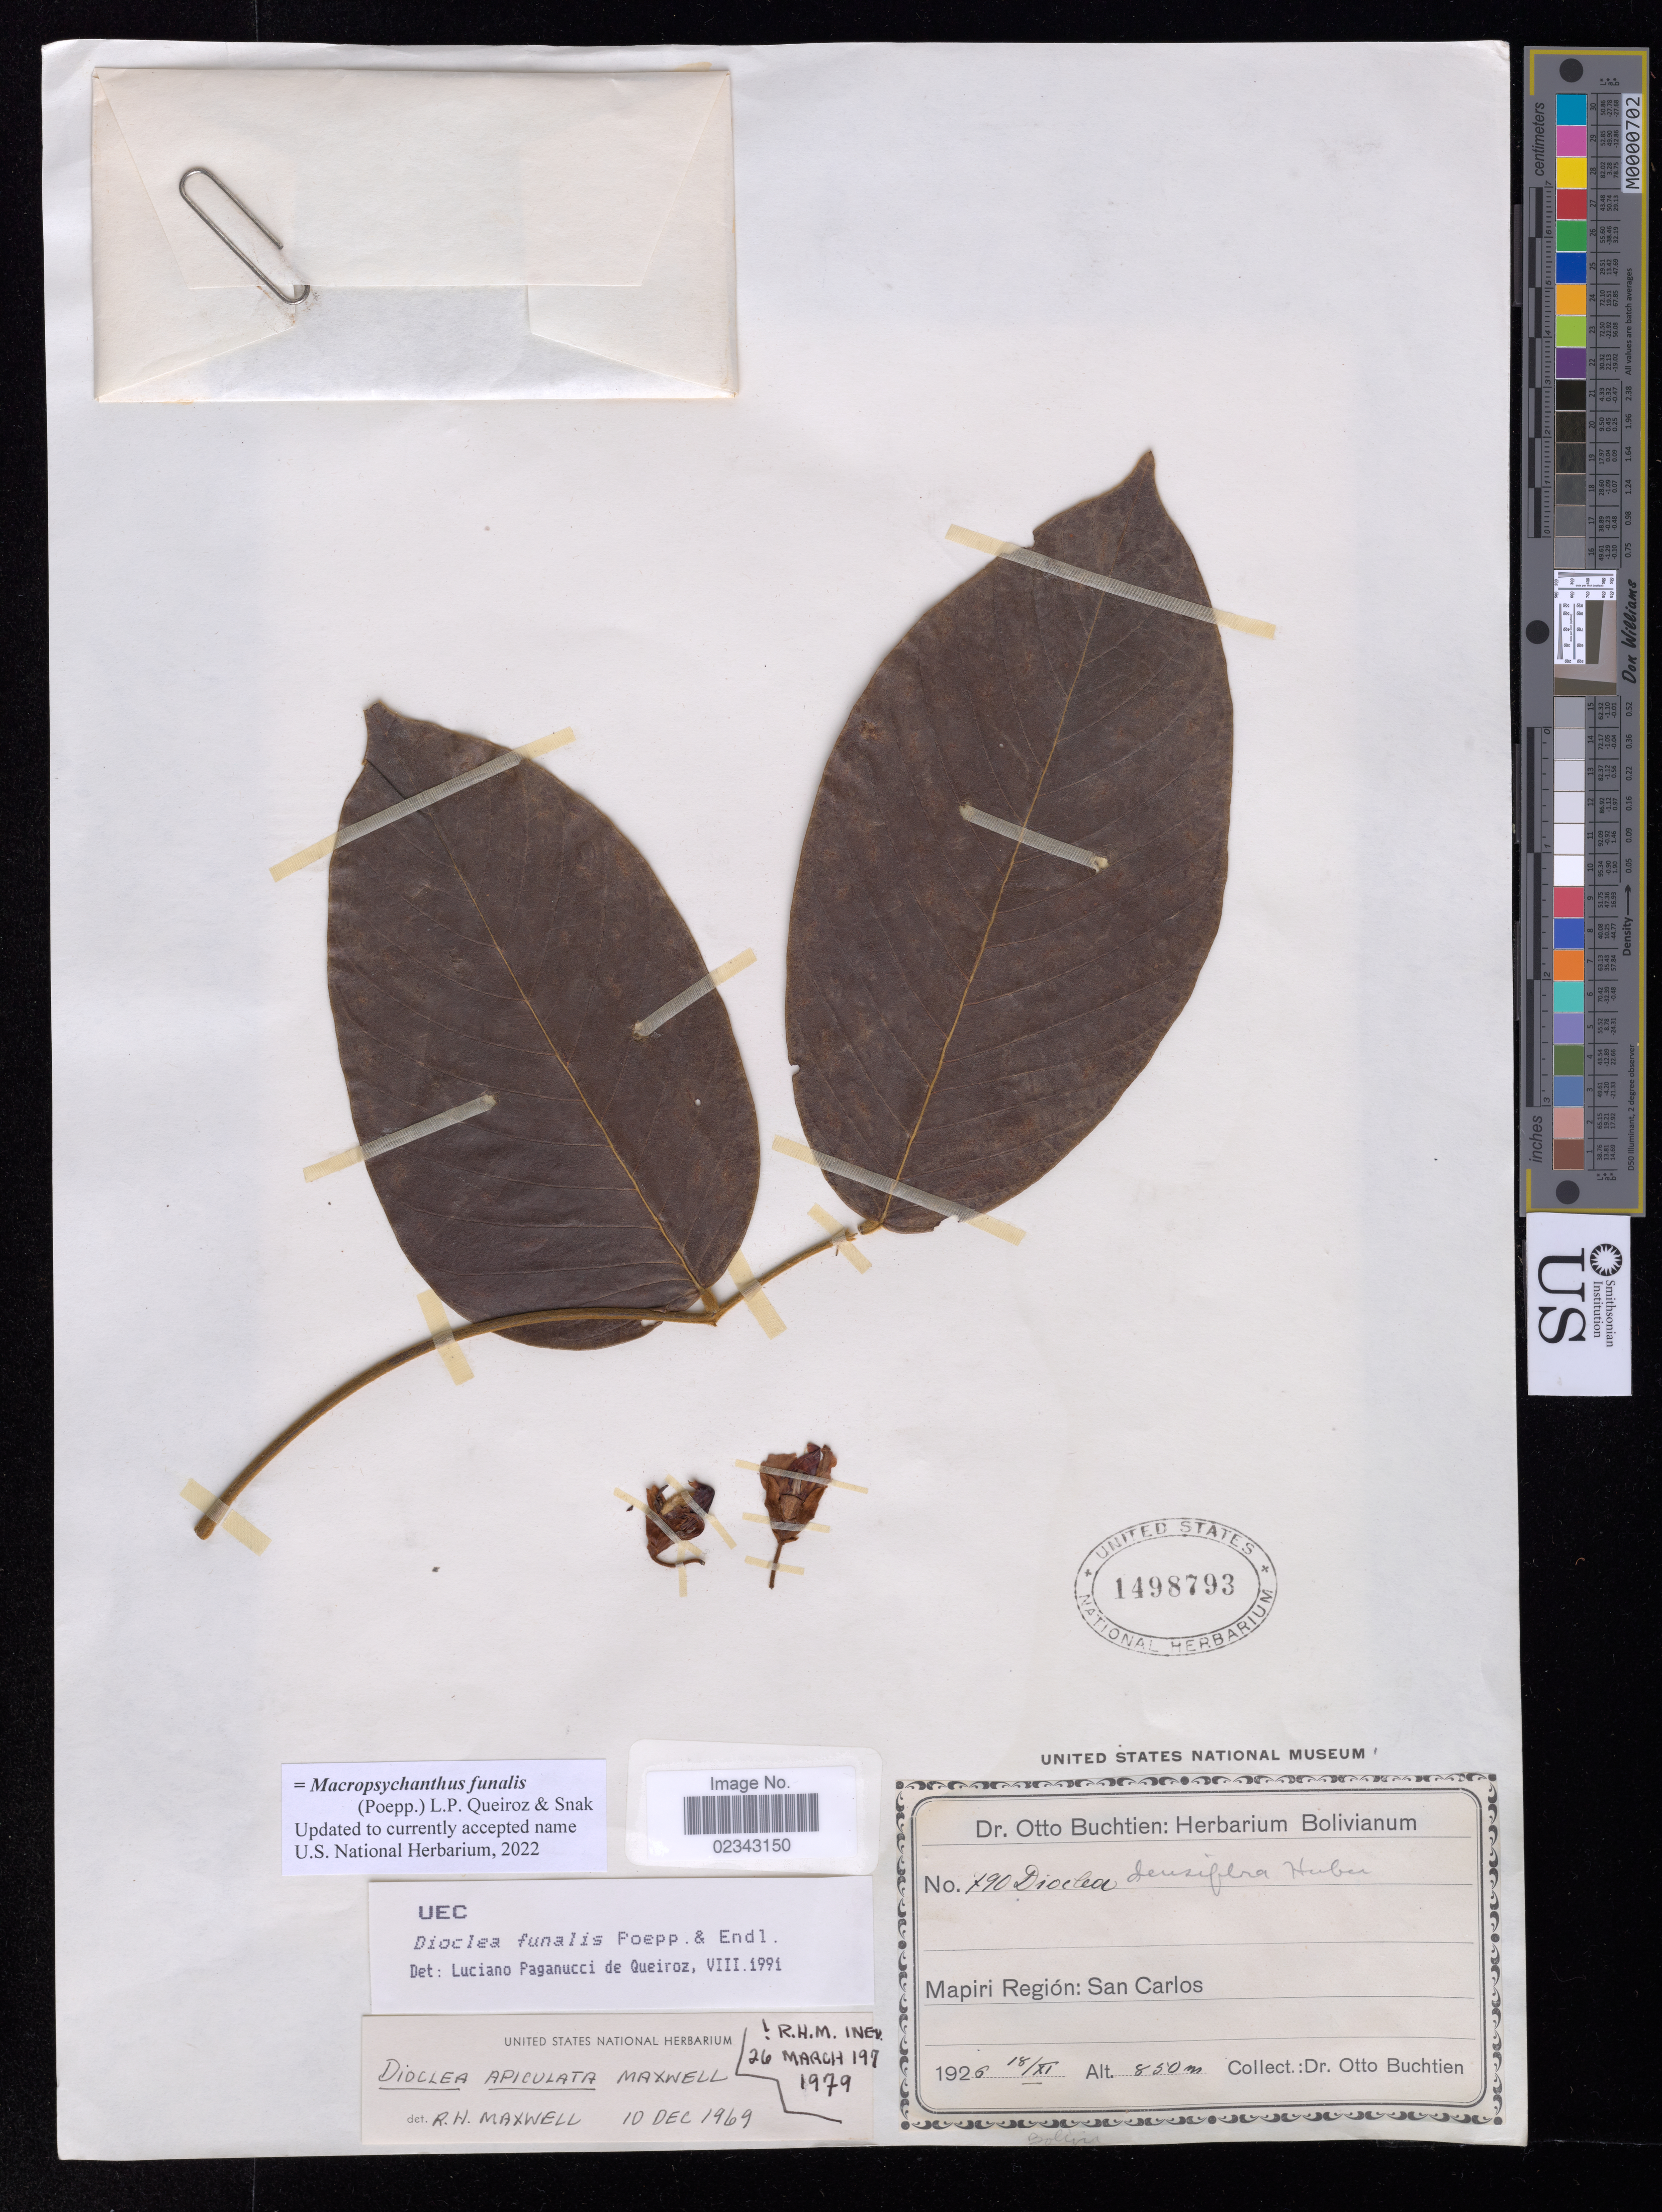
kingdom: Plantae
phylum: Tracheophyta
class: Magnoliopsida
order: Fabales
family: Fabaceae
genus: Macropsychanthus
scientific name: Macropsychanthus funalis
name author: (Poepp.) L.P. Queiroz & Snak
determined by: U.S. National Herbarium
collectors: O. Buchtien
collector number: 790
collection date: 1926-11-18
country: Bolivia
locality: Mapiri Región: San Carlos.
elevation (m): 850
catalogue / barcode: US 1498793